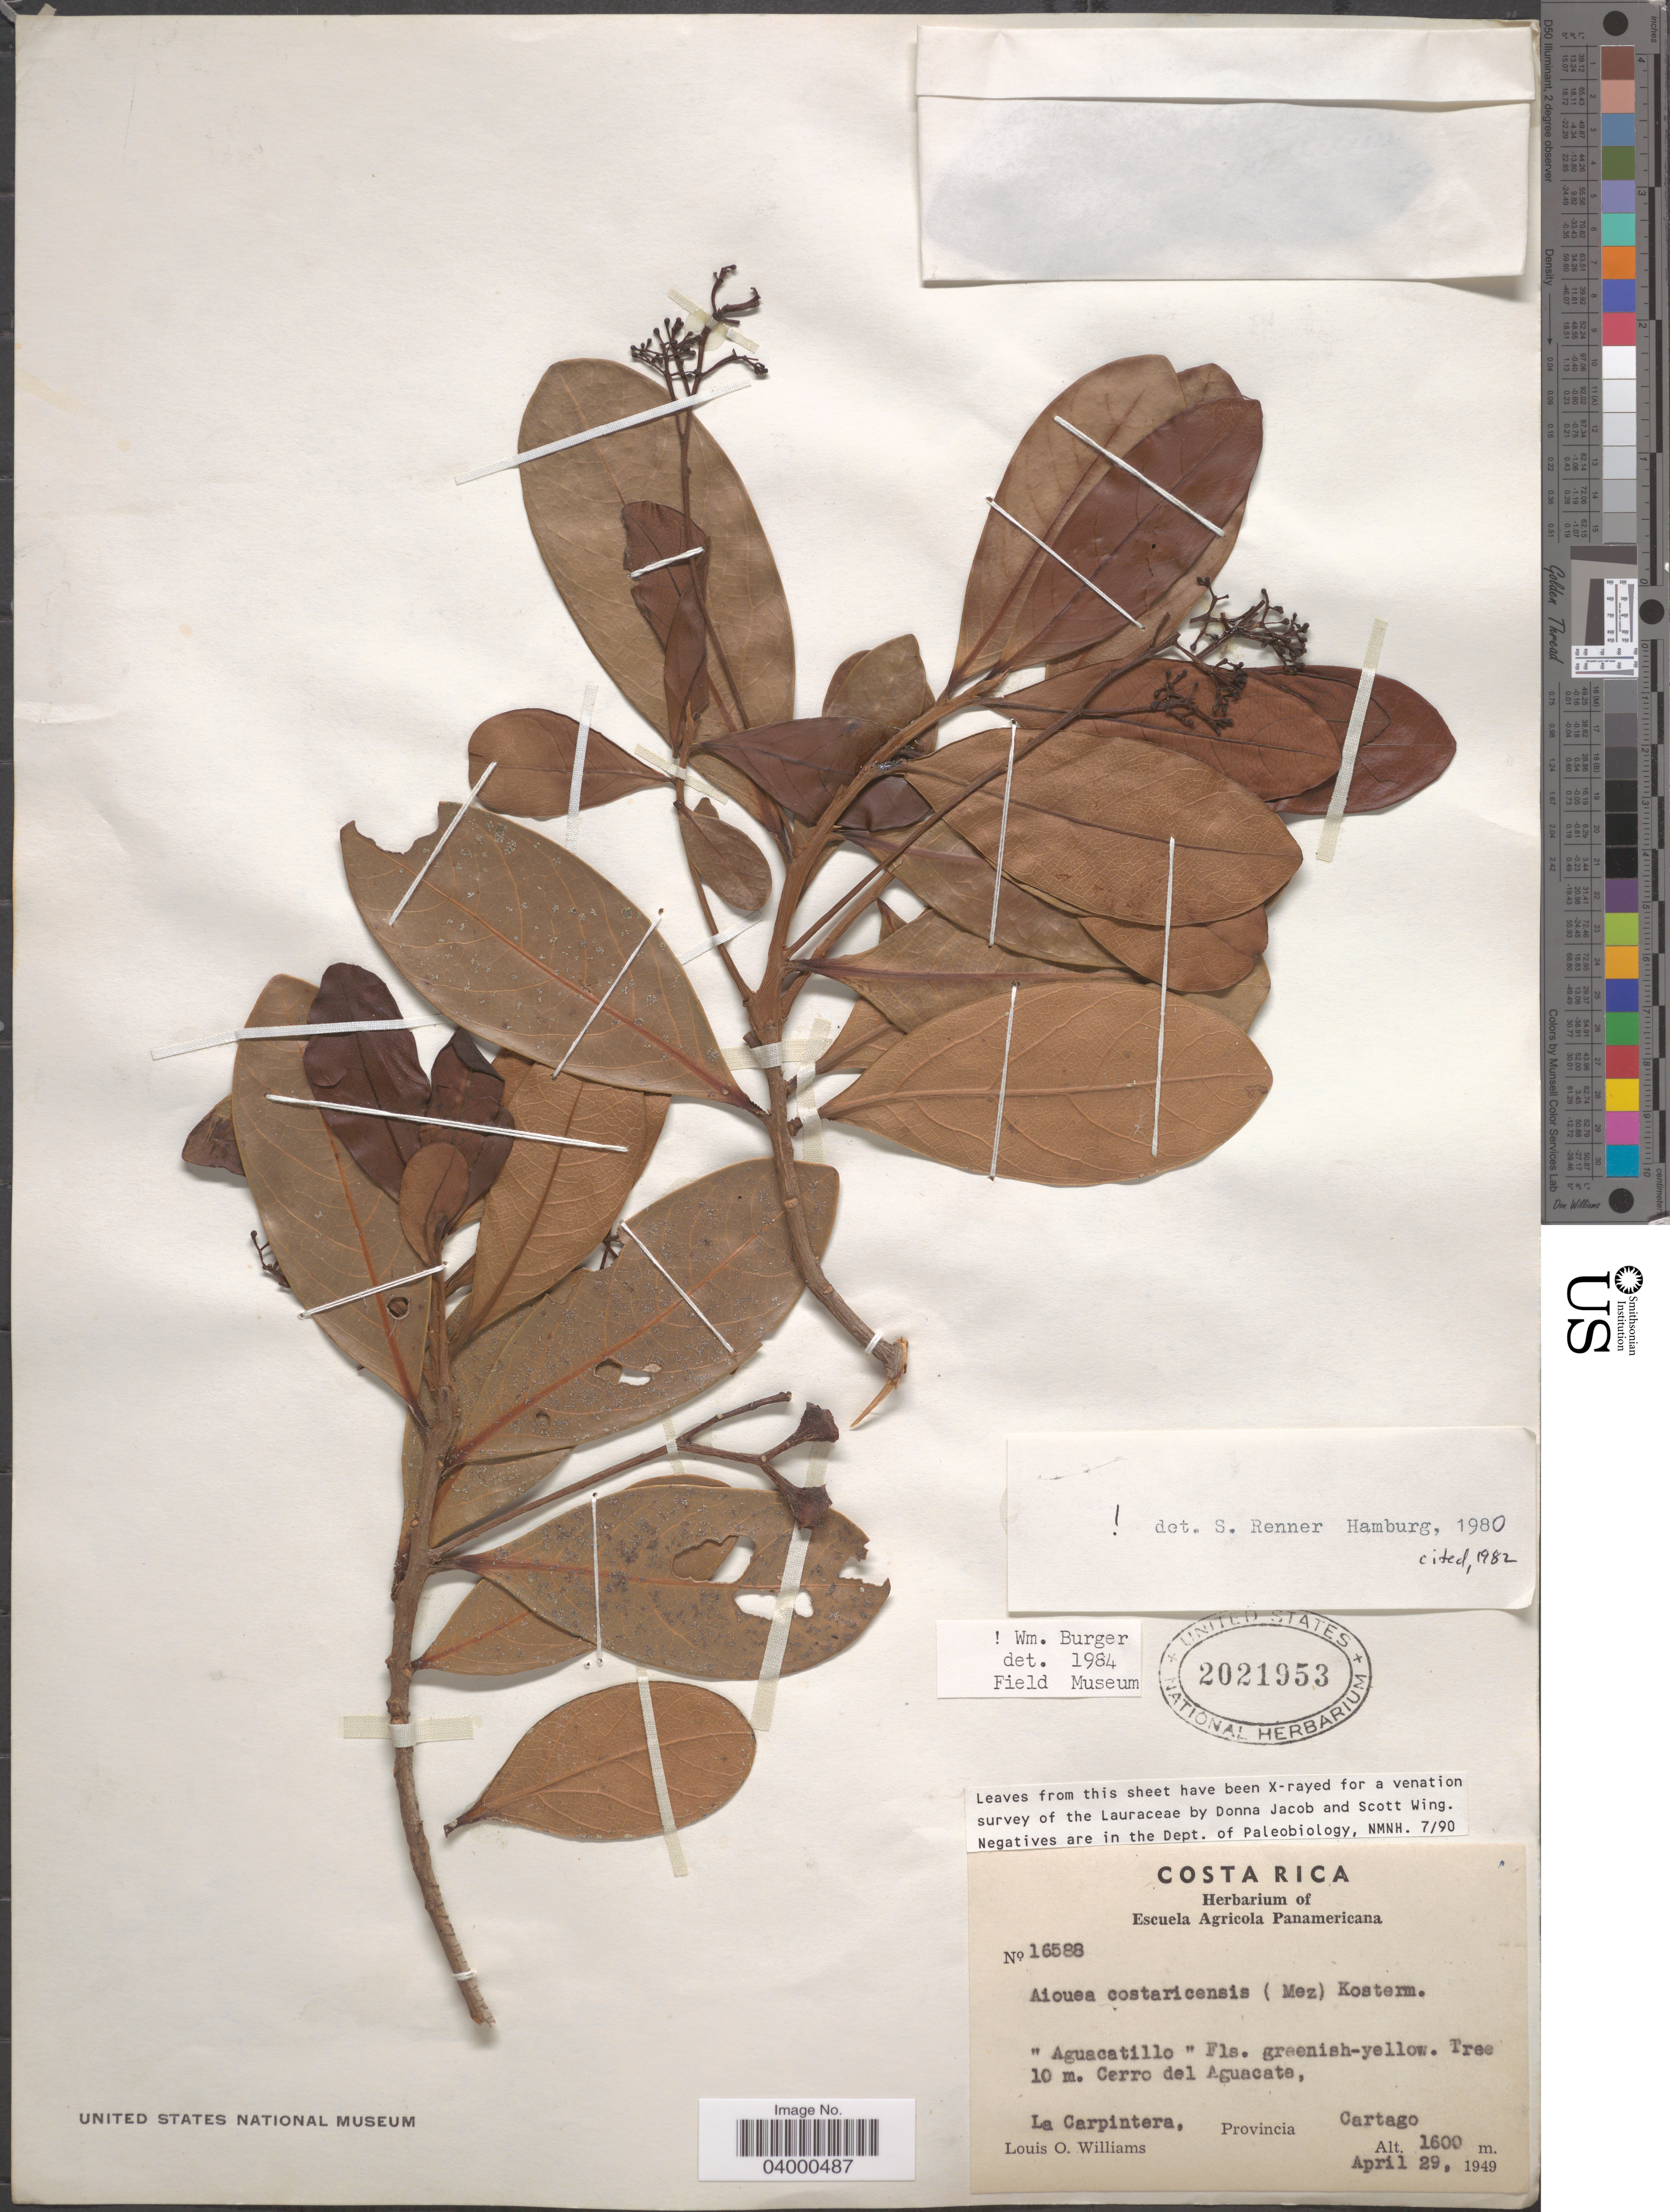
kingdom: Plantae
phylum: Tracheophyta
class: Magnoliopsida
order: Laurales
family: Lauraceae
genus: Aiouea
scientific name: Aiouea costaricensis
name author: (Mez) Kosterm.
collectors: L. O. Williams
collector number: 16588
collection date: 1949-04-29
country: Costa Rica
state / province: Cartago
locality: Cerro del Aguacata. La Carpintera.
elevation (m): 1600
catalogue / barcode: US 2021953